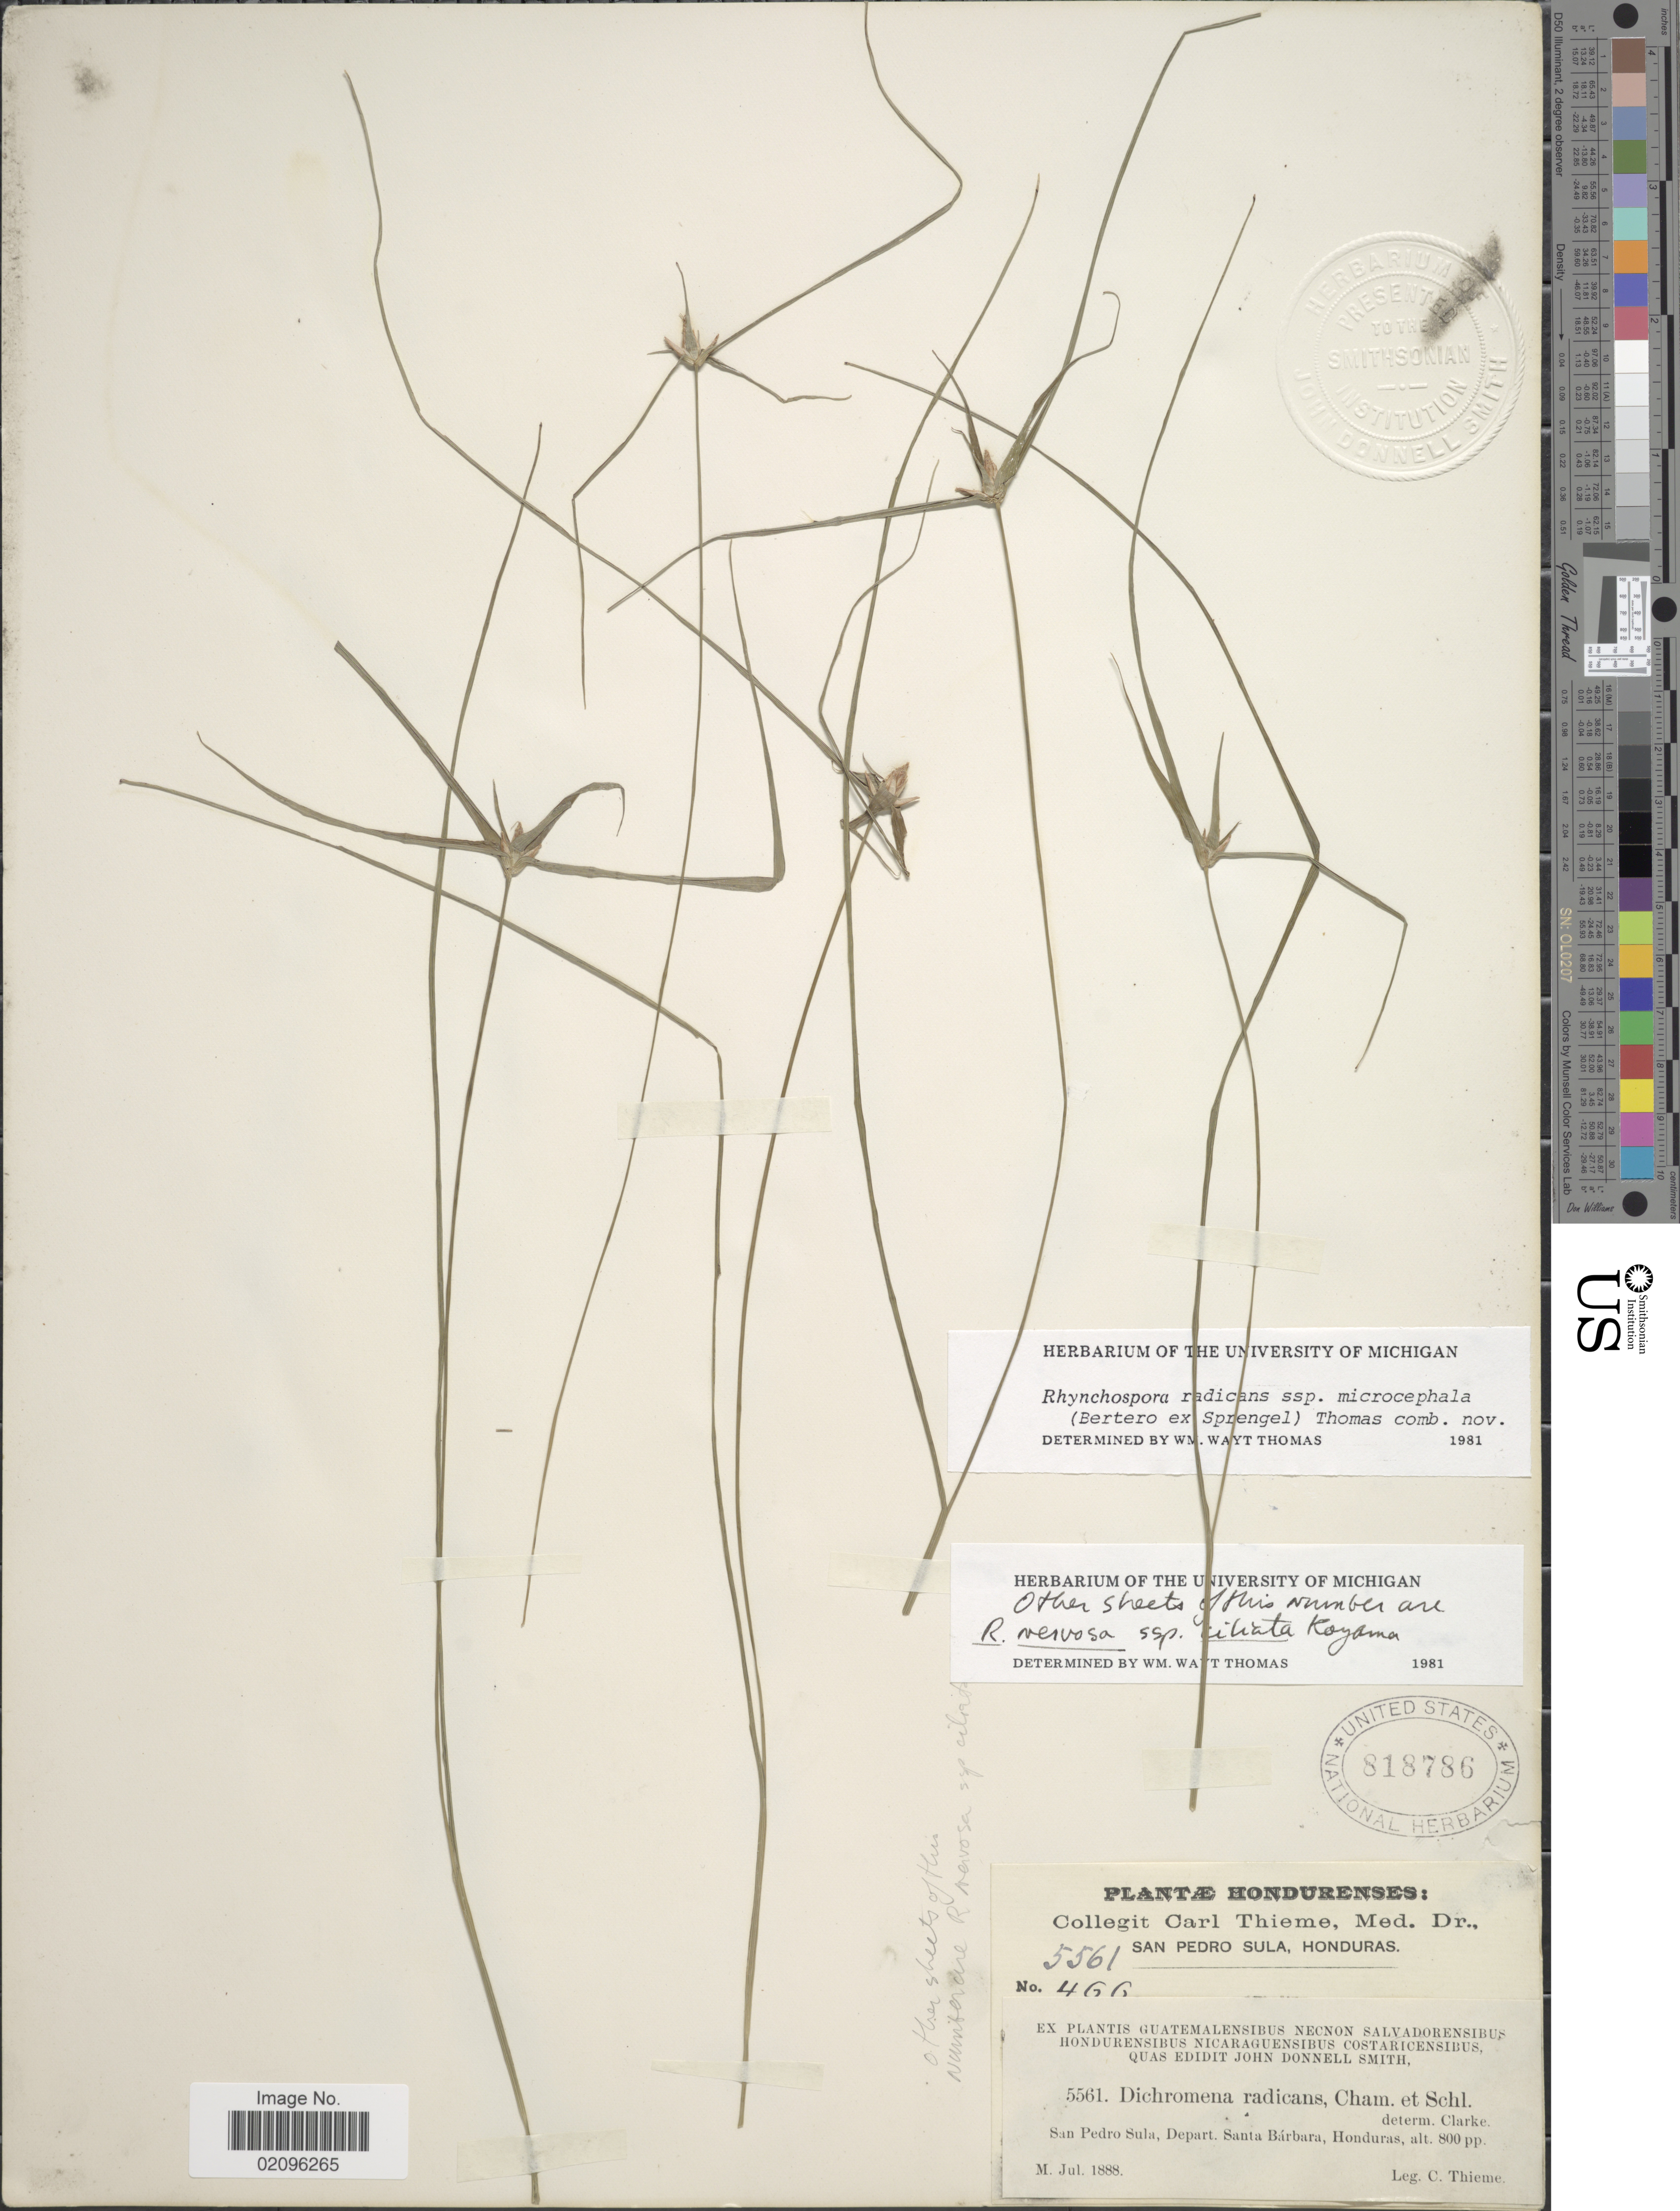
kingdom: Plantae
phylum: Tracheophyta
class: Liliopsida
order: Poales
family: Cyperaceae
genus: Rhynchospora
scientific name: Rhynchospora radicans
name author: (Schltdl. & Cham.) H. Pfeiff.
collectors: C. Thieme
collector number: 5561/466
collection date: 1888-07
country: Honduras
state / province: Santa Bárbara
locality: San Pedro Sula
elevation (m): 244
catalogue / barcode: US 818786